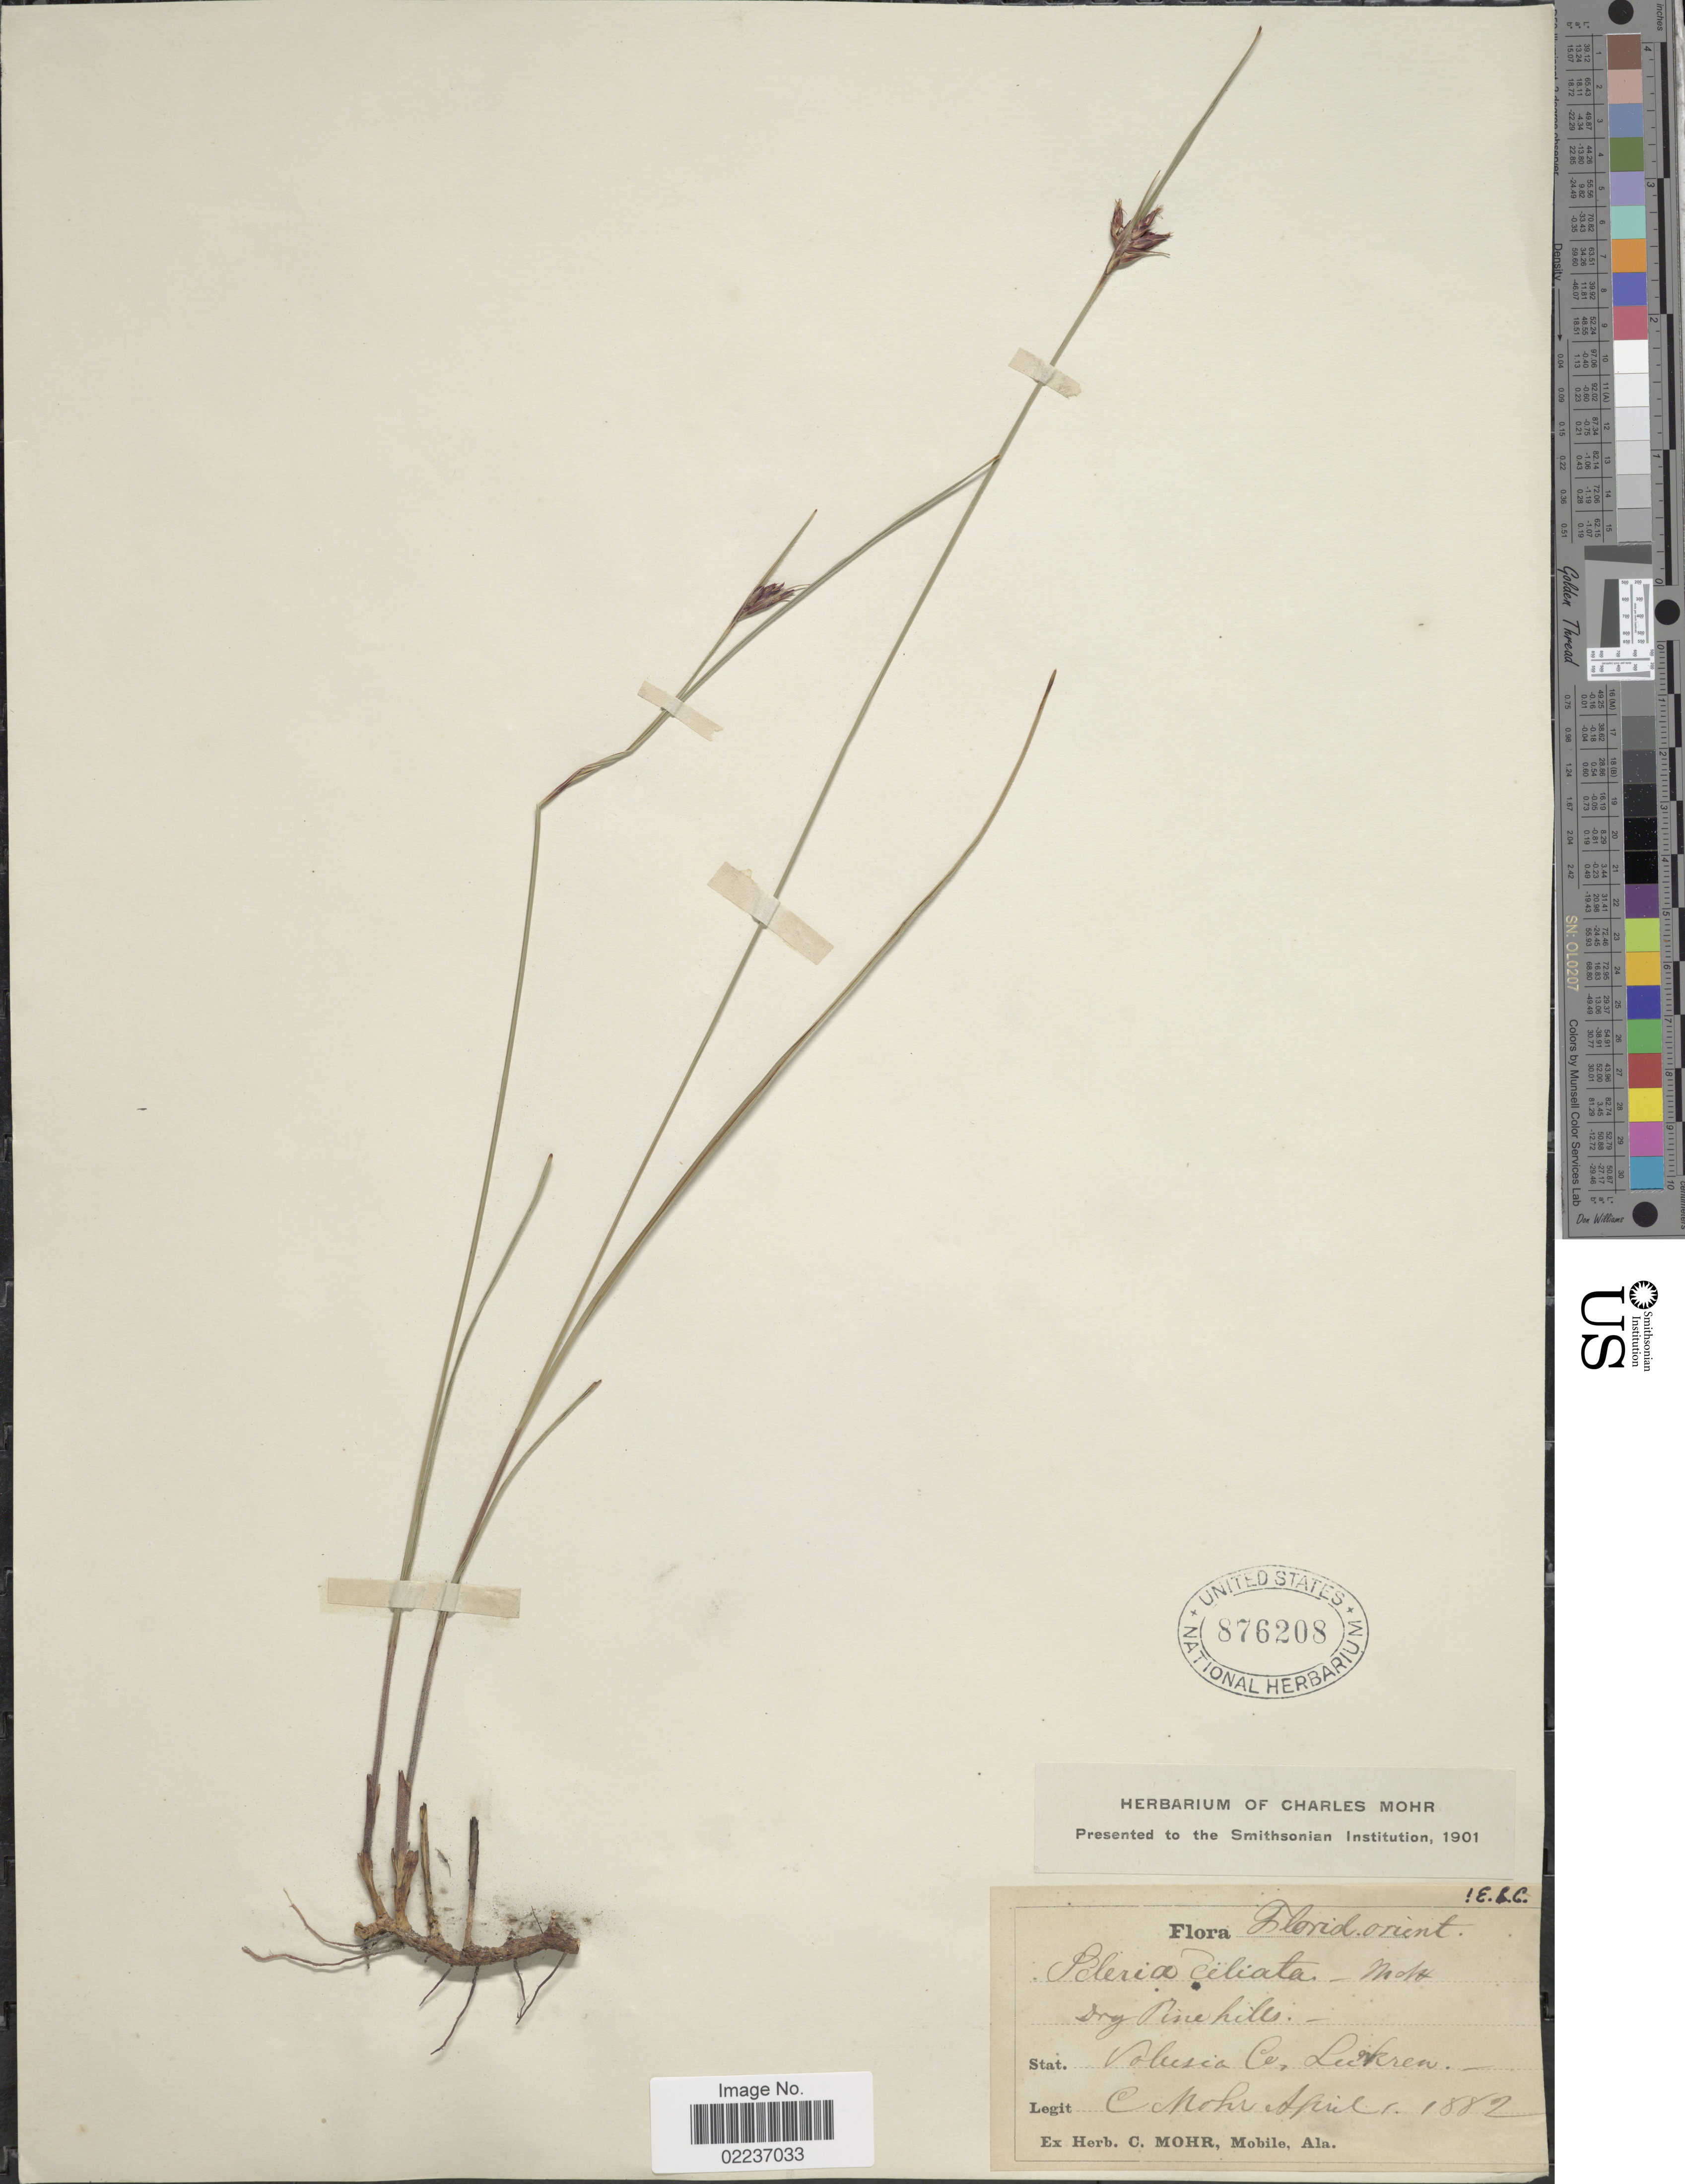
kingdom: Plantae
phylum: Tracheophyta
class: Liliopsida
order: Poales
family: Cyperaceae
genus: Scleria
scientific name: Scleria ciliata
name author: Michx.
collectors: C. T. Mohr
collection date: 1882-04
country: United States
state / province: Florida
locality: Lunkren, dry pine hills, Volusia Co.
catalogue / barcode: US 876208